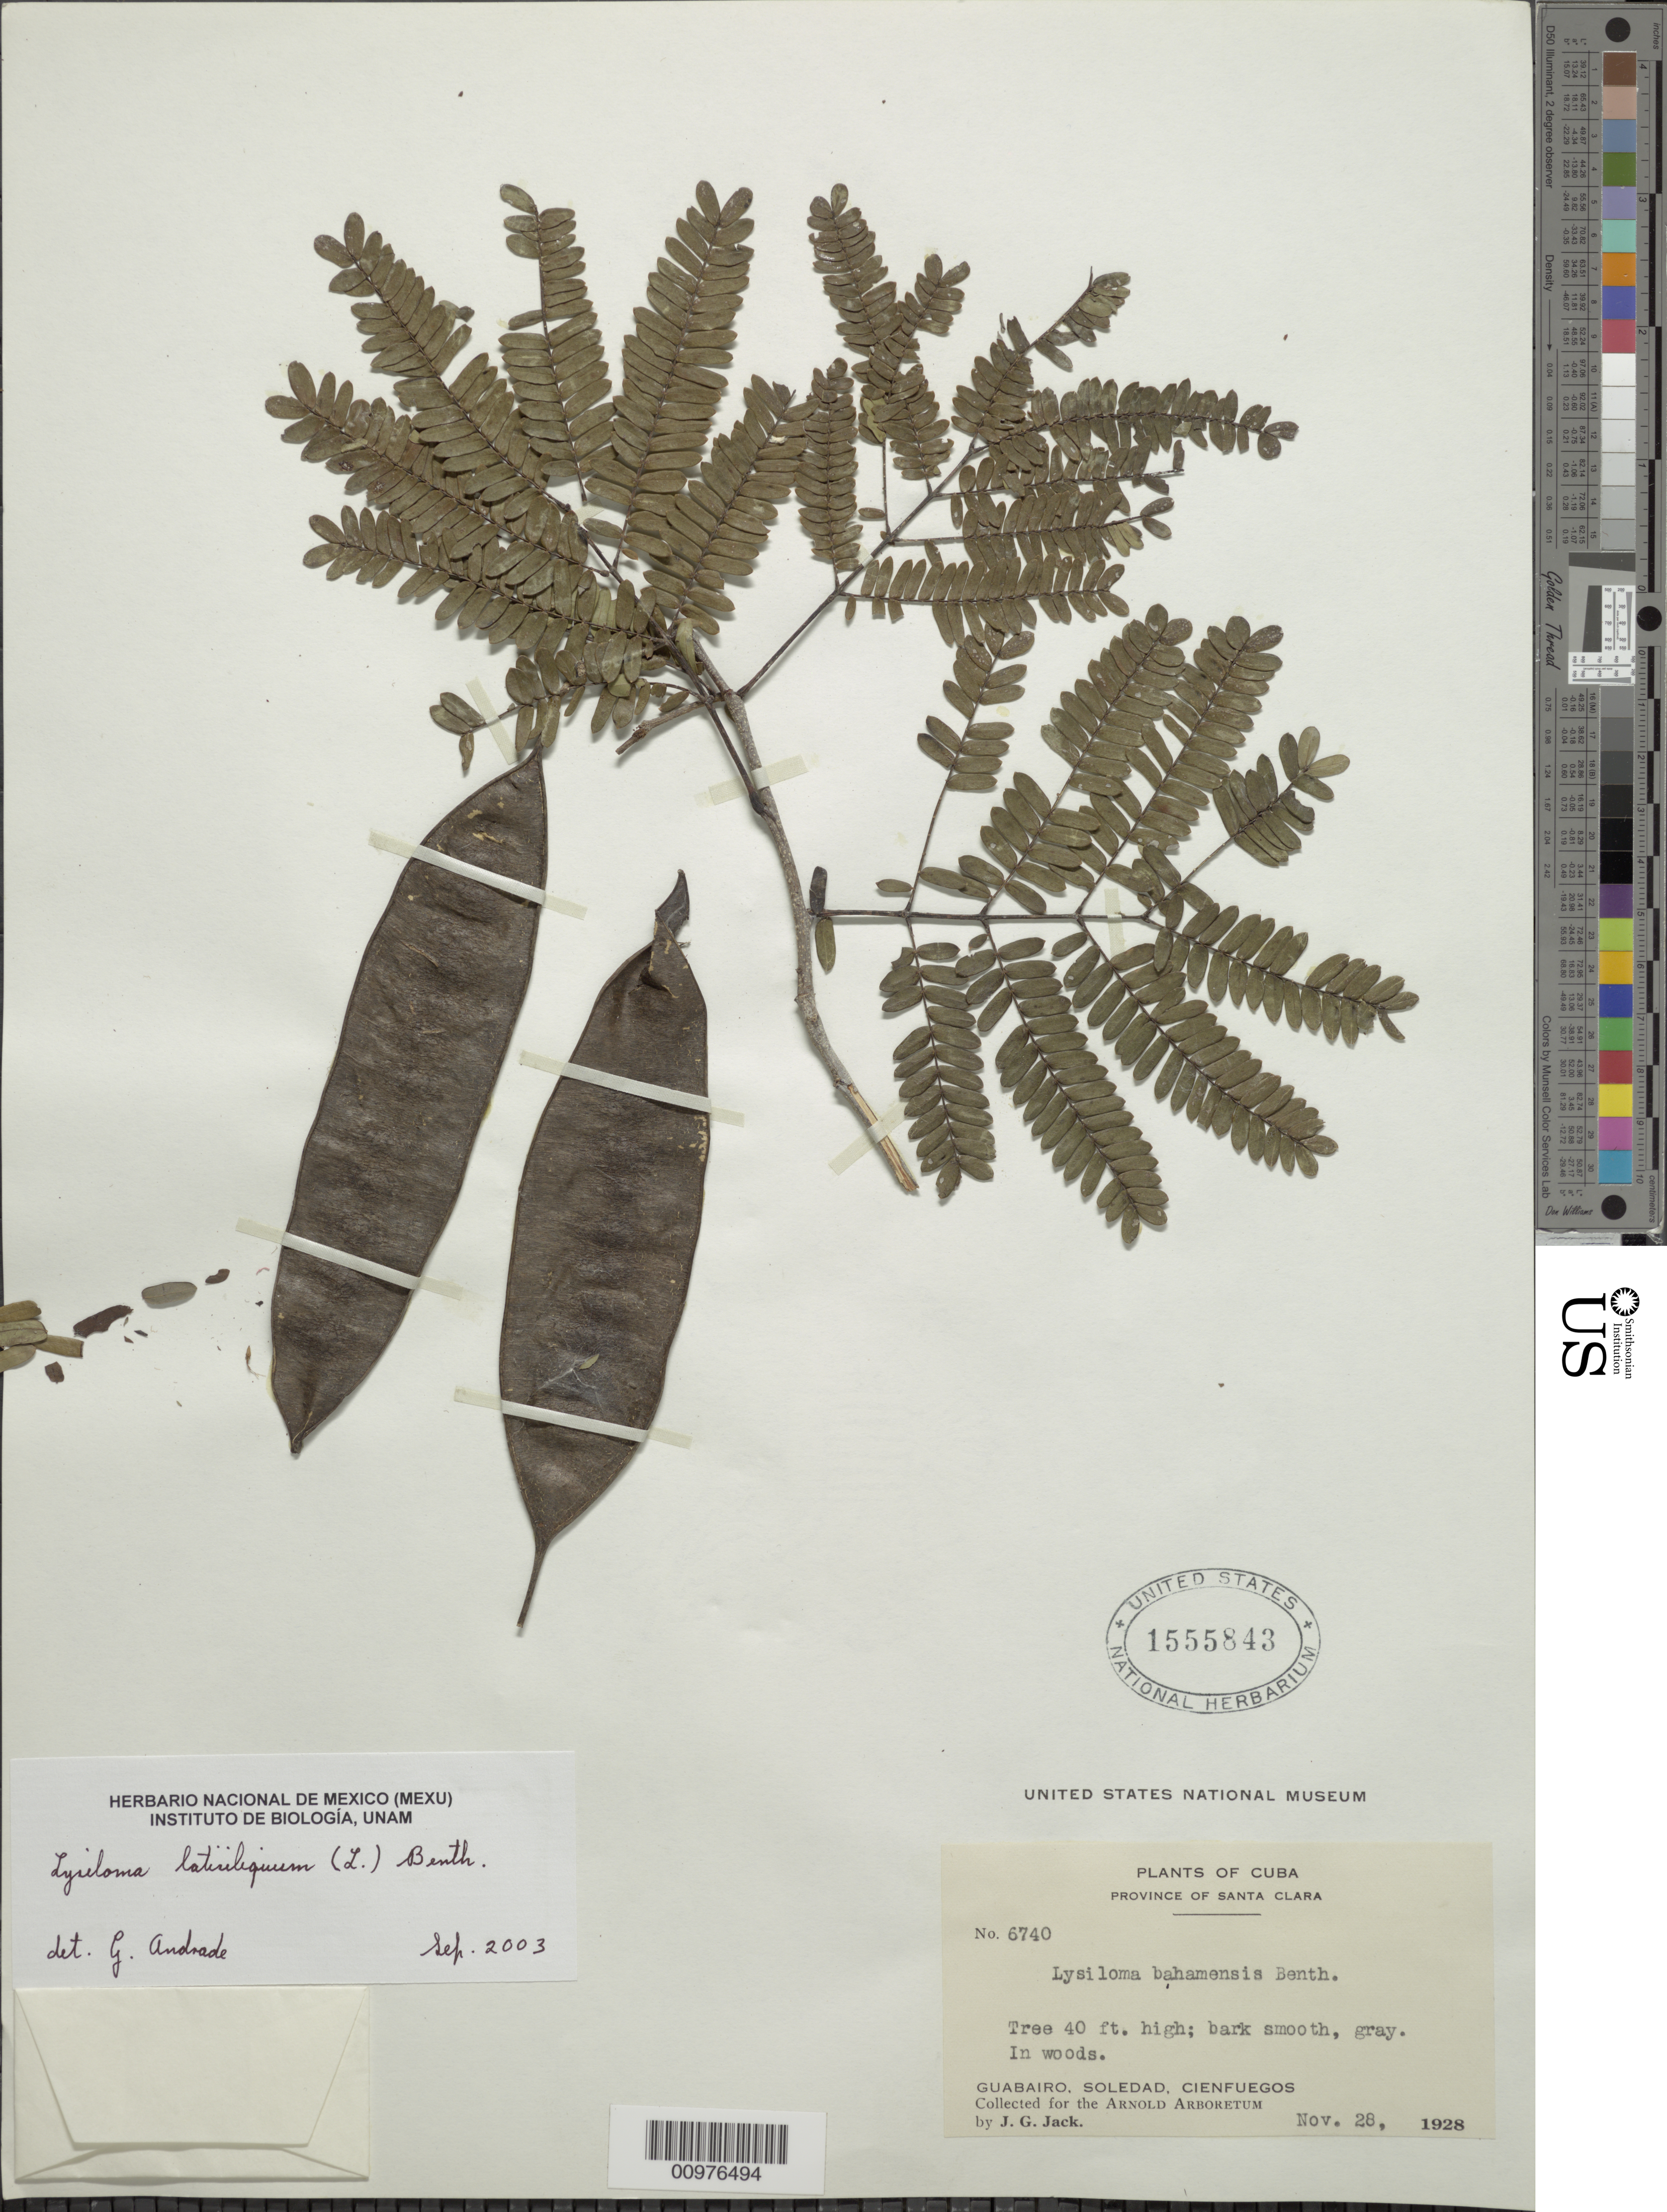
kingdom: Plantae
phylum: Tracheophyta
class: Magnoliopsida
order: Fabales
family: Fabaceae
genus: Lysiloma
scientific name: Lysiloma latisiliquum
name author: (L.) Benth.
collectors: J. G. Jack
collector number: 6740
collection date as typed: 28 Nov 1928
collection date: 1928-11-28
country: Cuba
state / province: Cienfuegos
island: Cuba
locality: Province of Santa Clara, Guabario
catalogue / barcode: US 1555843